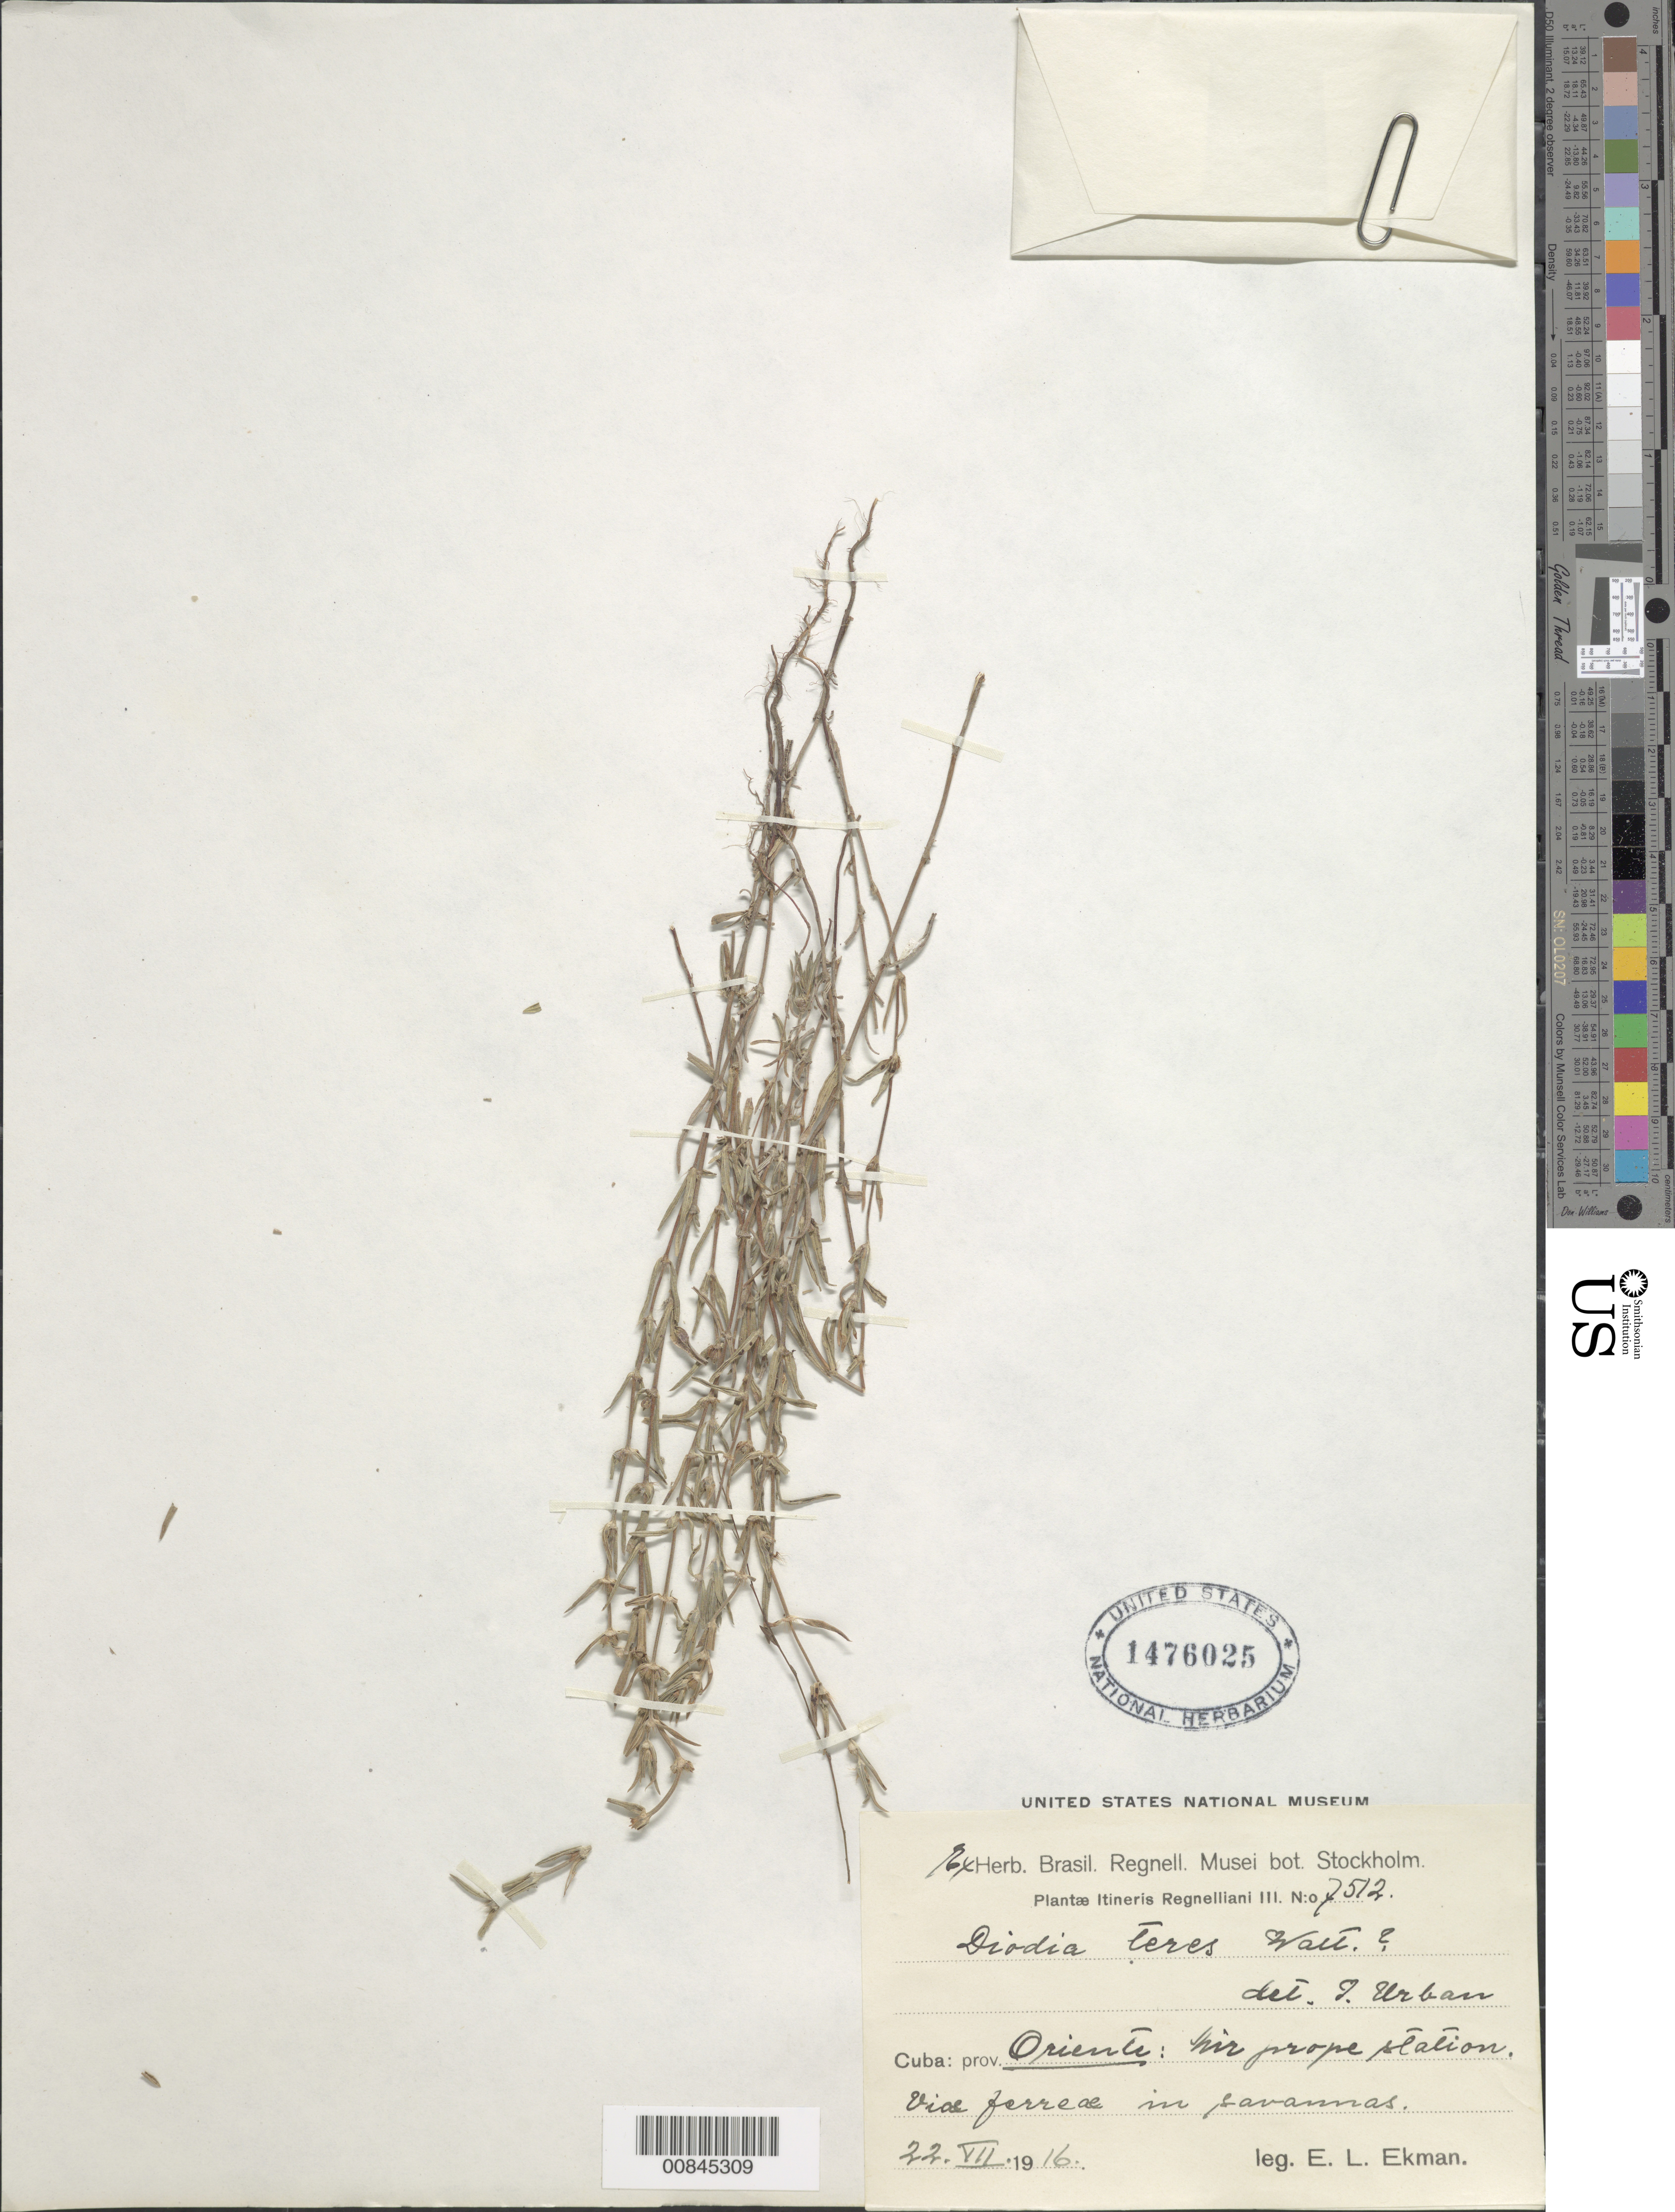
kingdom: Plantae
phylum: Tracheophyta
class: Magnoliopsida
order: Gentianales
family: Rubiaceae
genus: Diodella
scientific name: Diodella teres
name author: (Walter) Small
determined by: Urban, Ignatz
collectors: E. L. Ekman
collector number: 7512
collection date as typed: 22 Jul 1916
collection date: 1916-07-22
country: Cuba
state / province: Oriente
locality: Mir prope station. Viae ferreae.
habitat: In savannas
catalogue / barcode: US 1476025